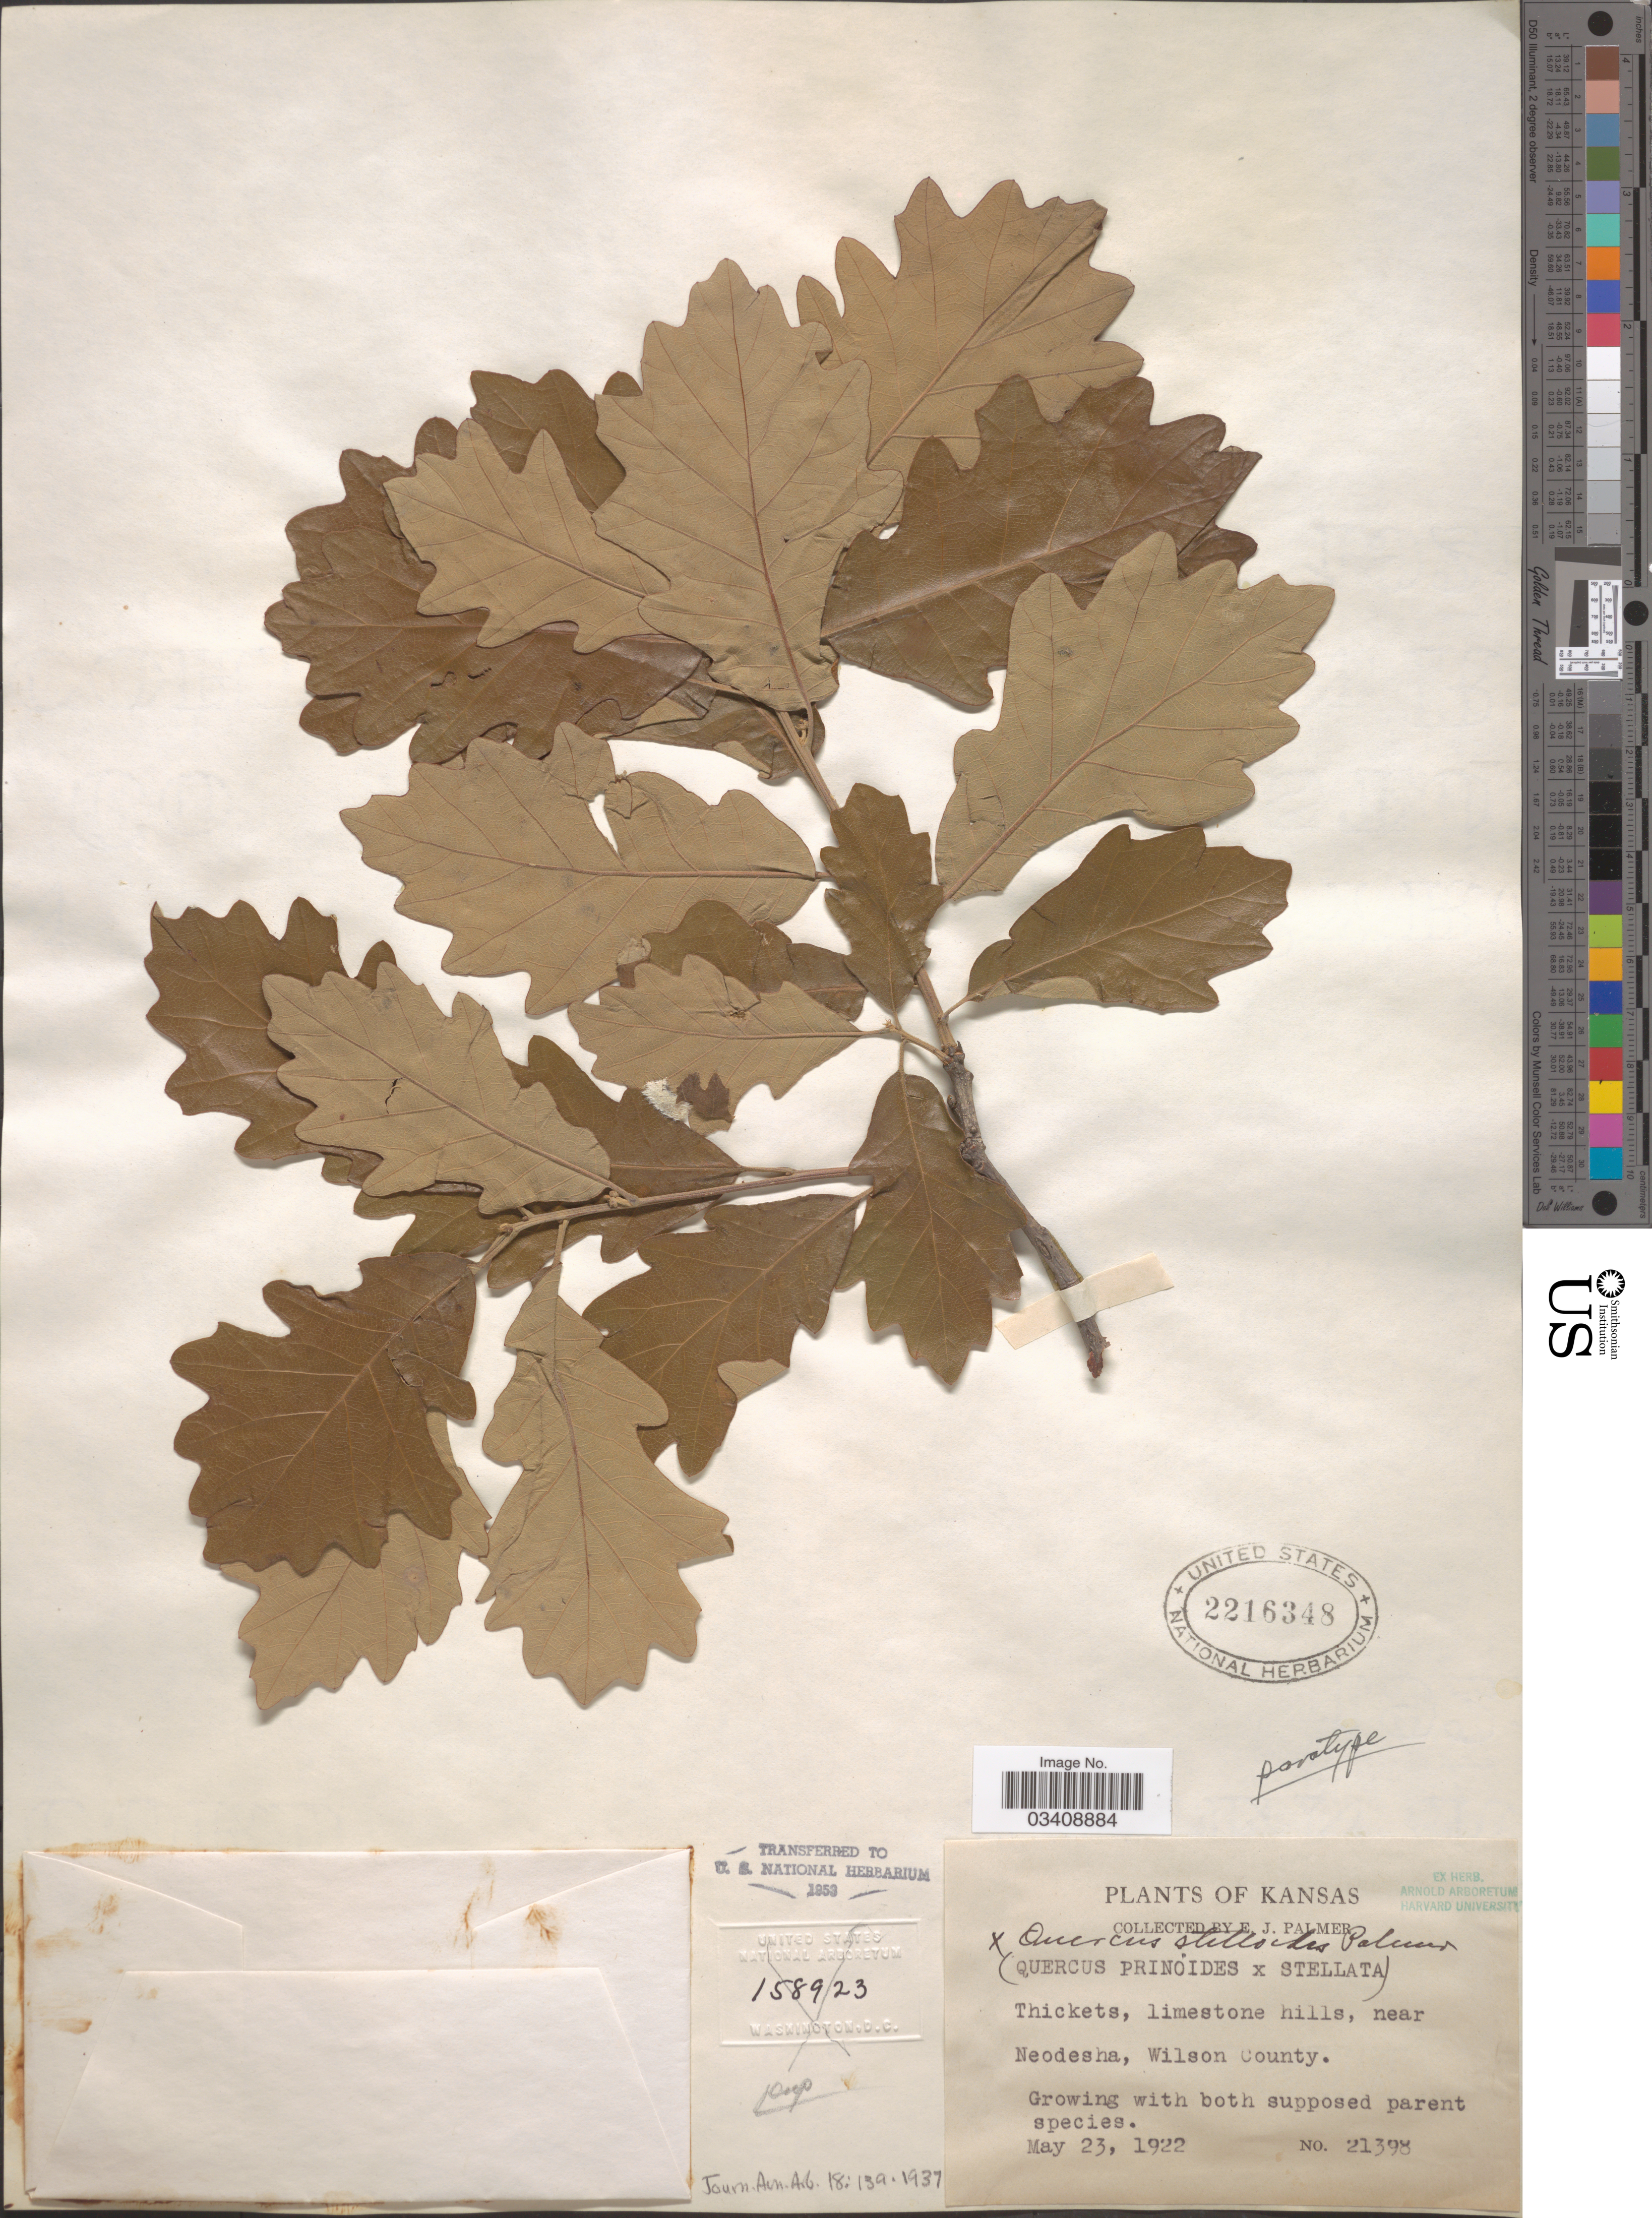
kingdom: Plantae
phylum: Tracheophyta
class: Magnoliopsida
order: Fagales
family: Fagaceae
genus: Quercus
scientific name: Quercus x stelloides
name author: E.J. Palmer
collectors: E. J. Palmer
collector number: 21398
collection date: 1922-05-23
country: United States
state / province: Kansas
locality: Near Neodesha, Wilson County.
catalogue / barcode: US 2216348